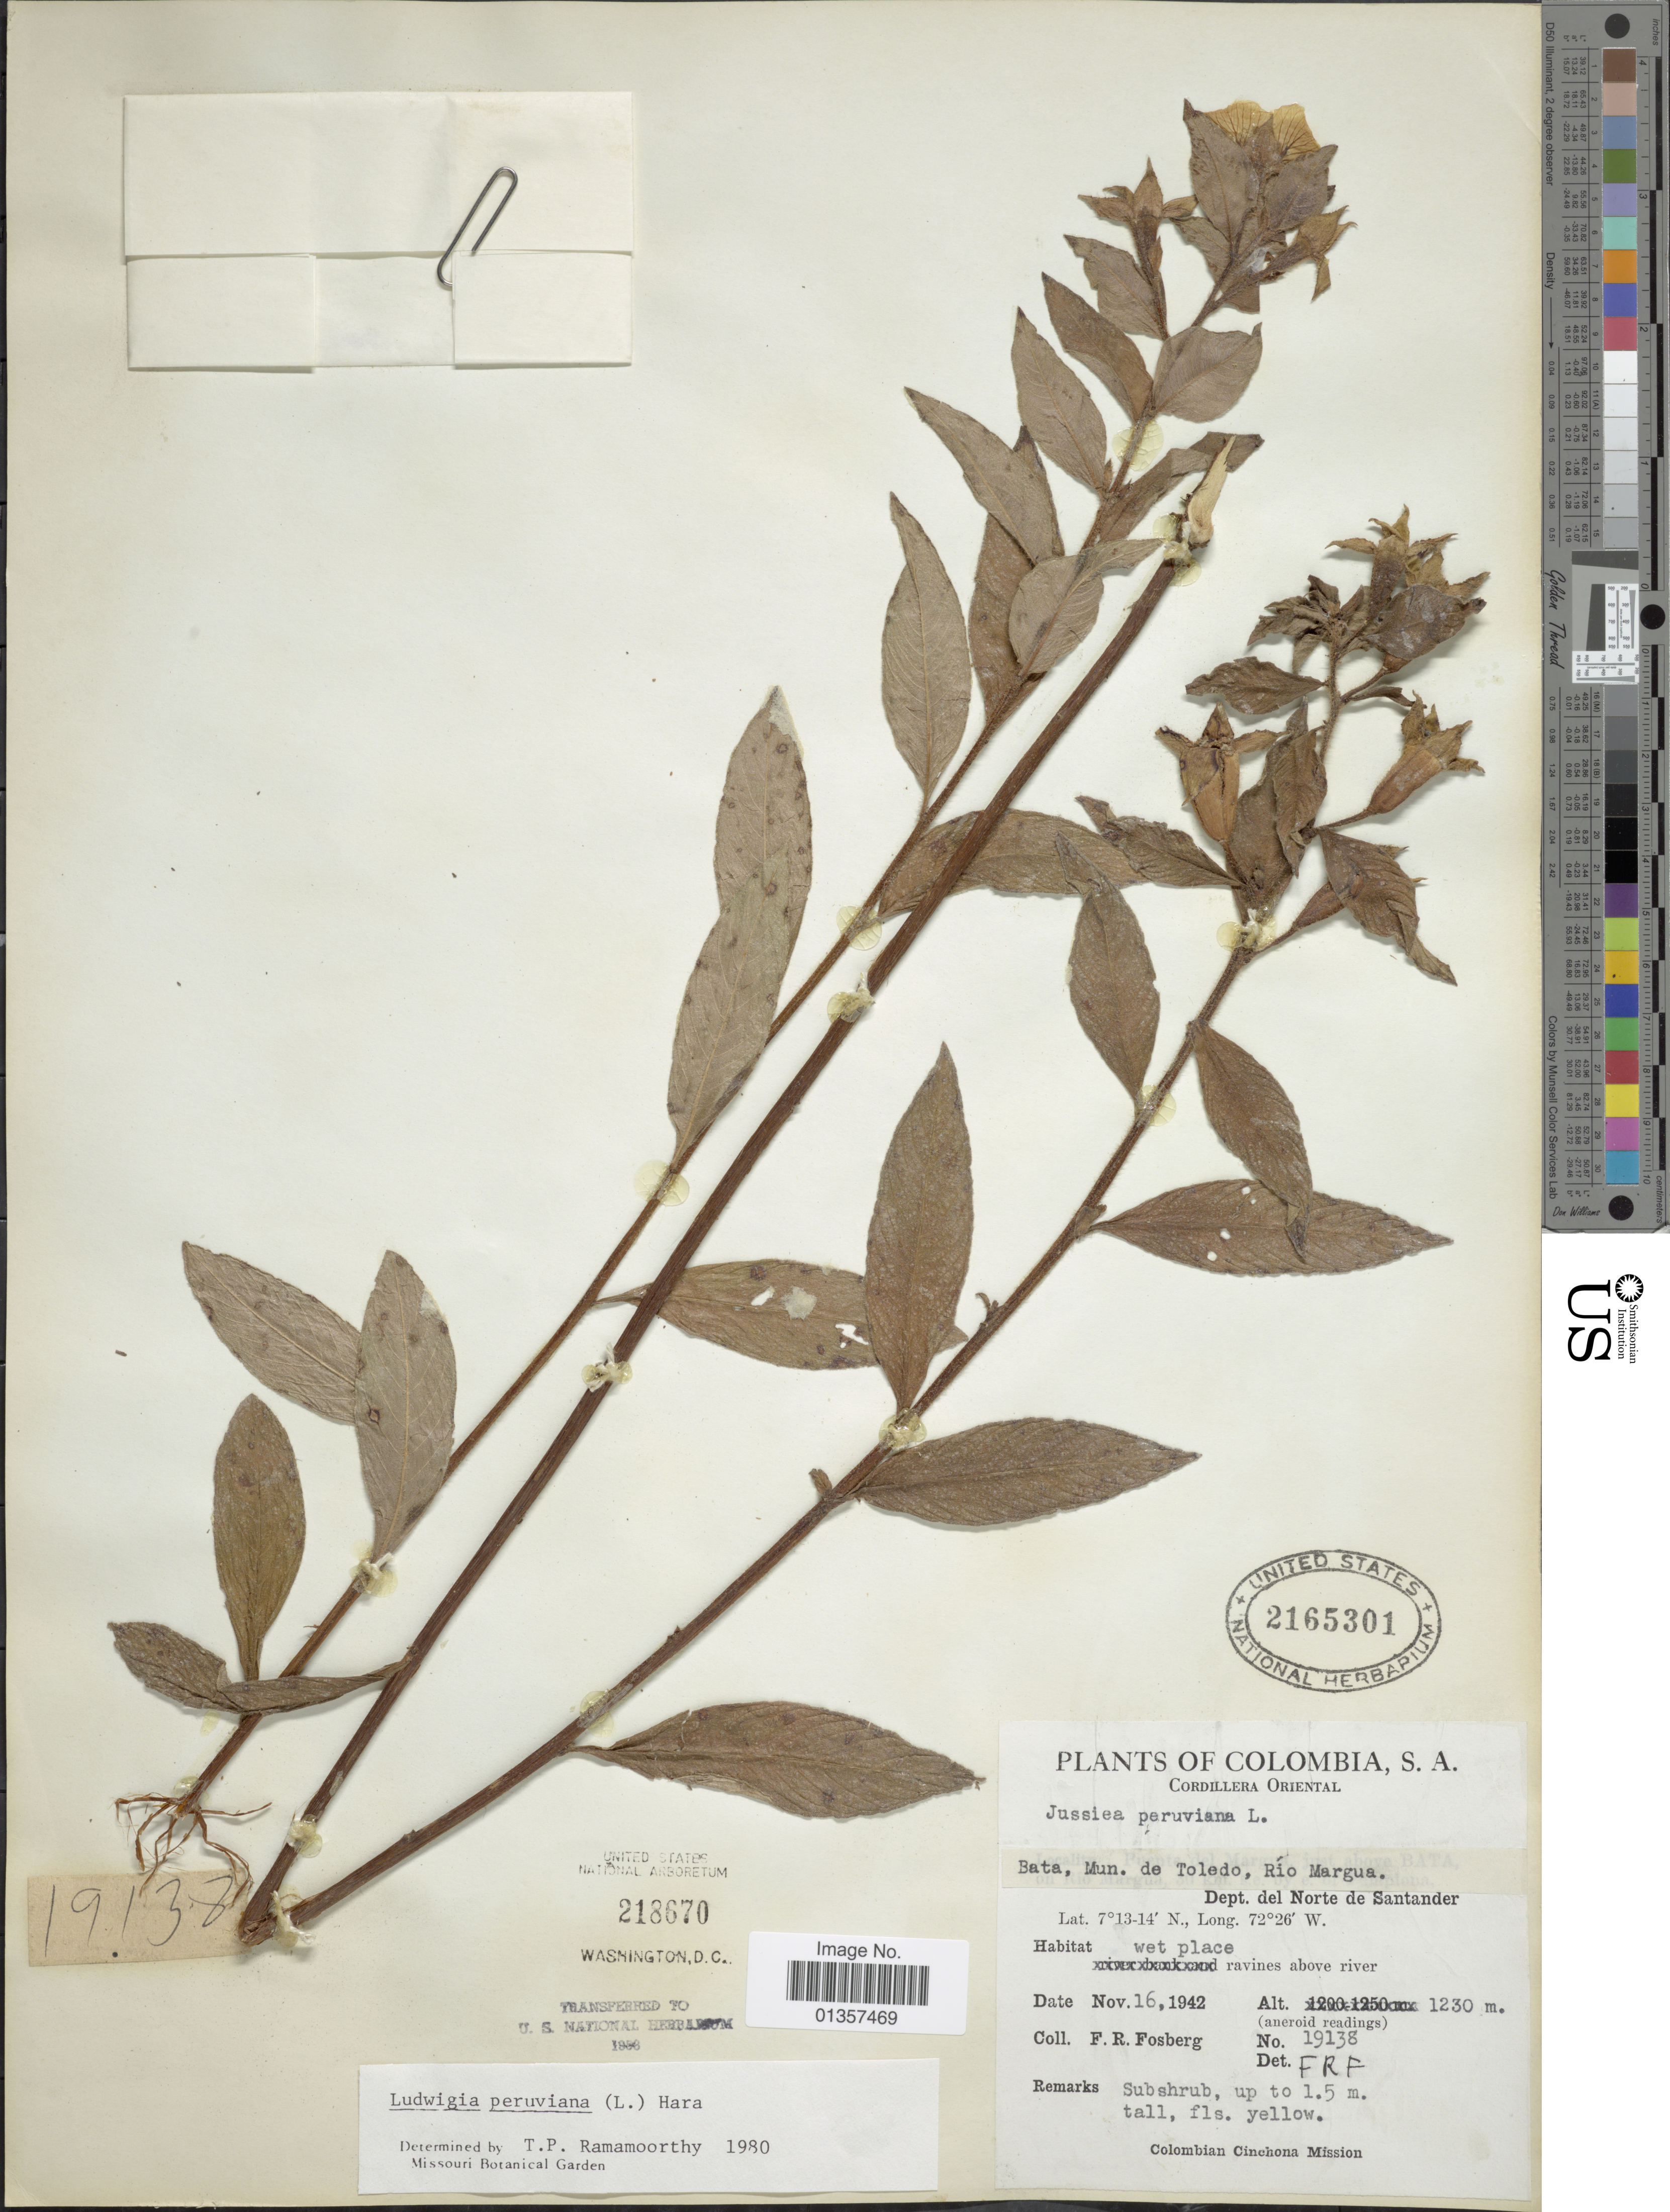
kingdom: Plantae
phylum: Tracheophyta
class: Magnoliopsida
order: Myrtales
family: Onagraceae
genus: Ludwigia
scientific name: Ludwigia peruviana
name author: (L.) H. Hara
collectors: F. R. Fosberg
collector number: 19138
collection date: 1942-11-16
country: Colombia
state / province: Santander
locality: Cordillera Oriental. Bata, Mun. de Toledo, Río Margua, Dept. del Norte de Santander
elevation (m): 1230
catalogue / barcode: US 2165301